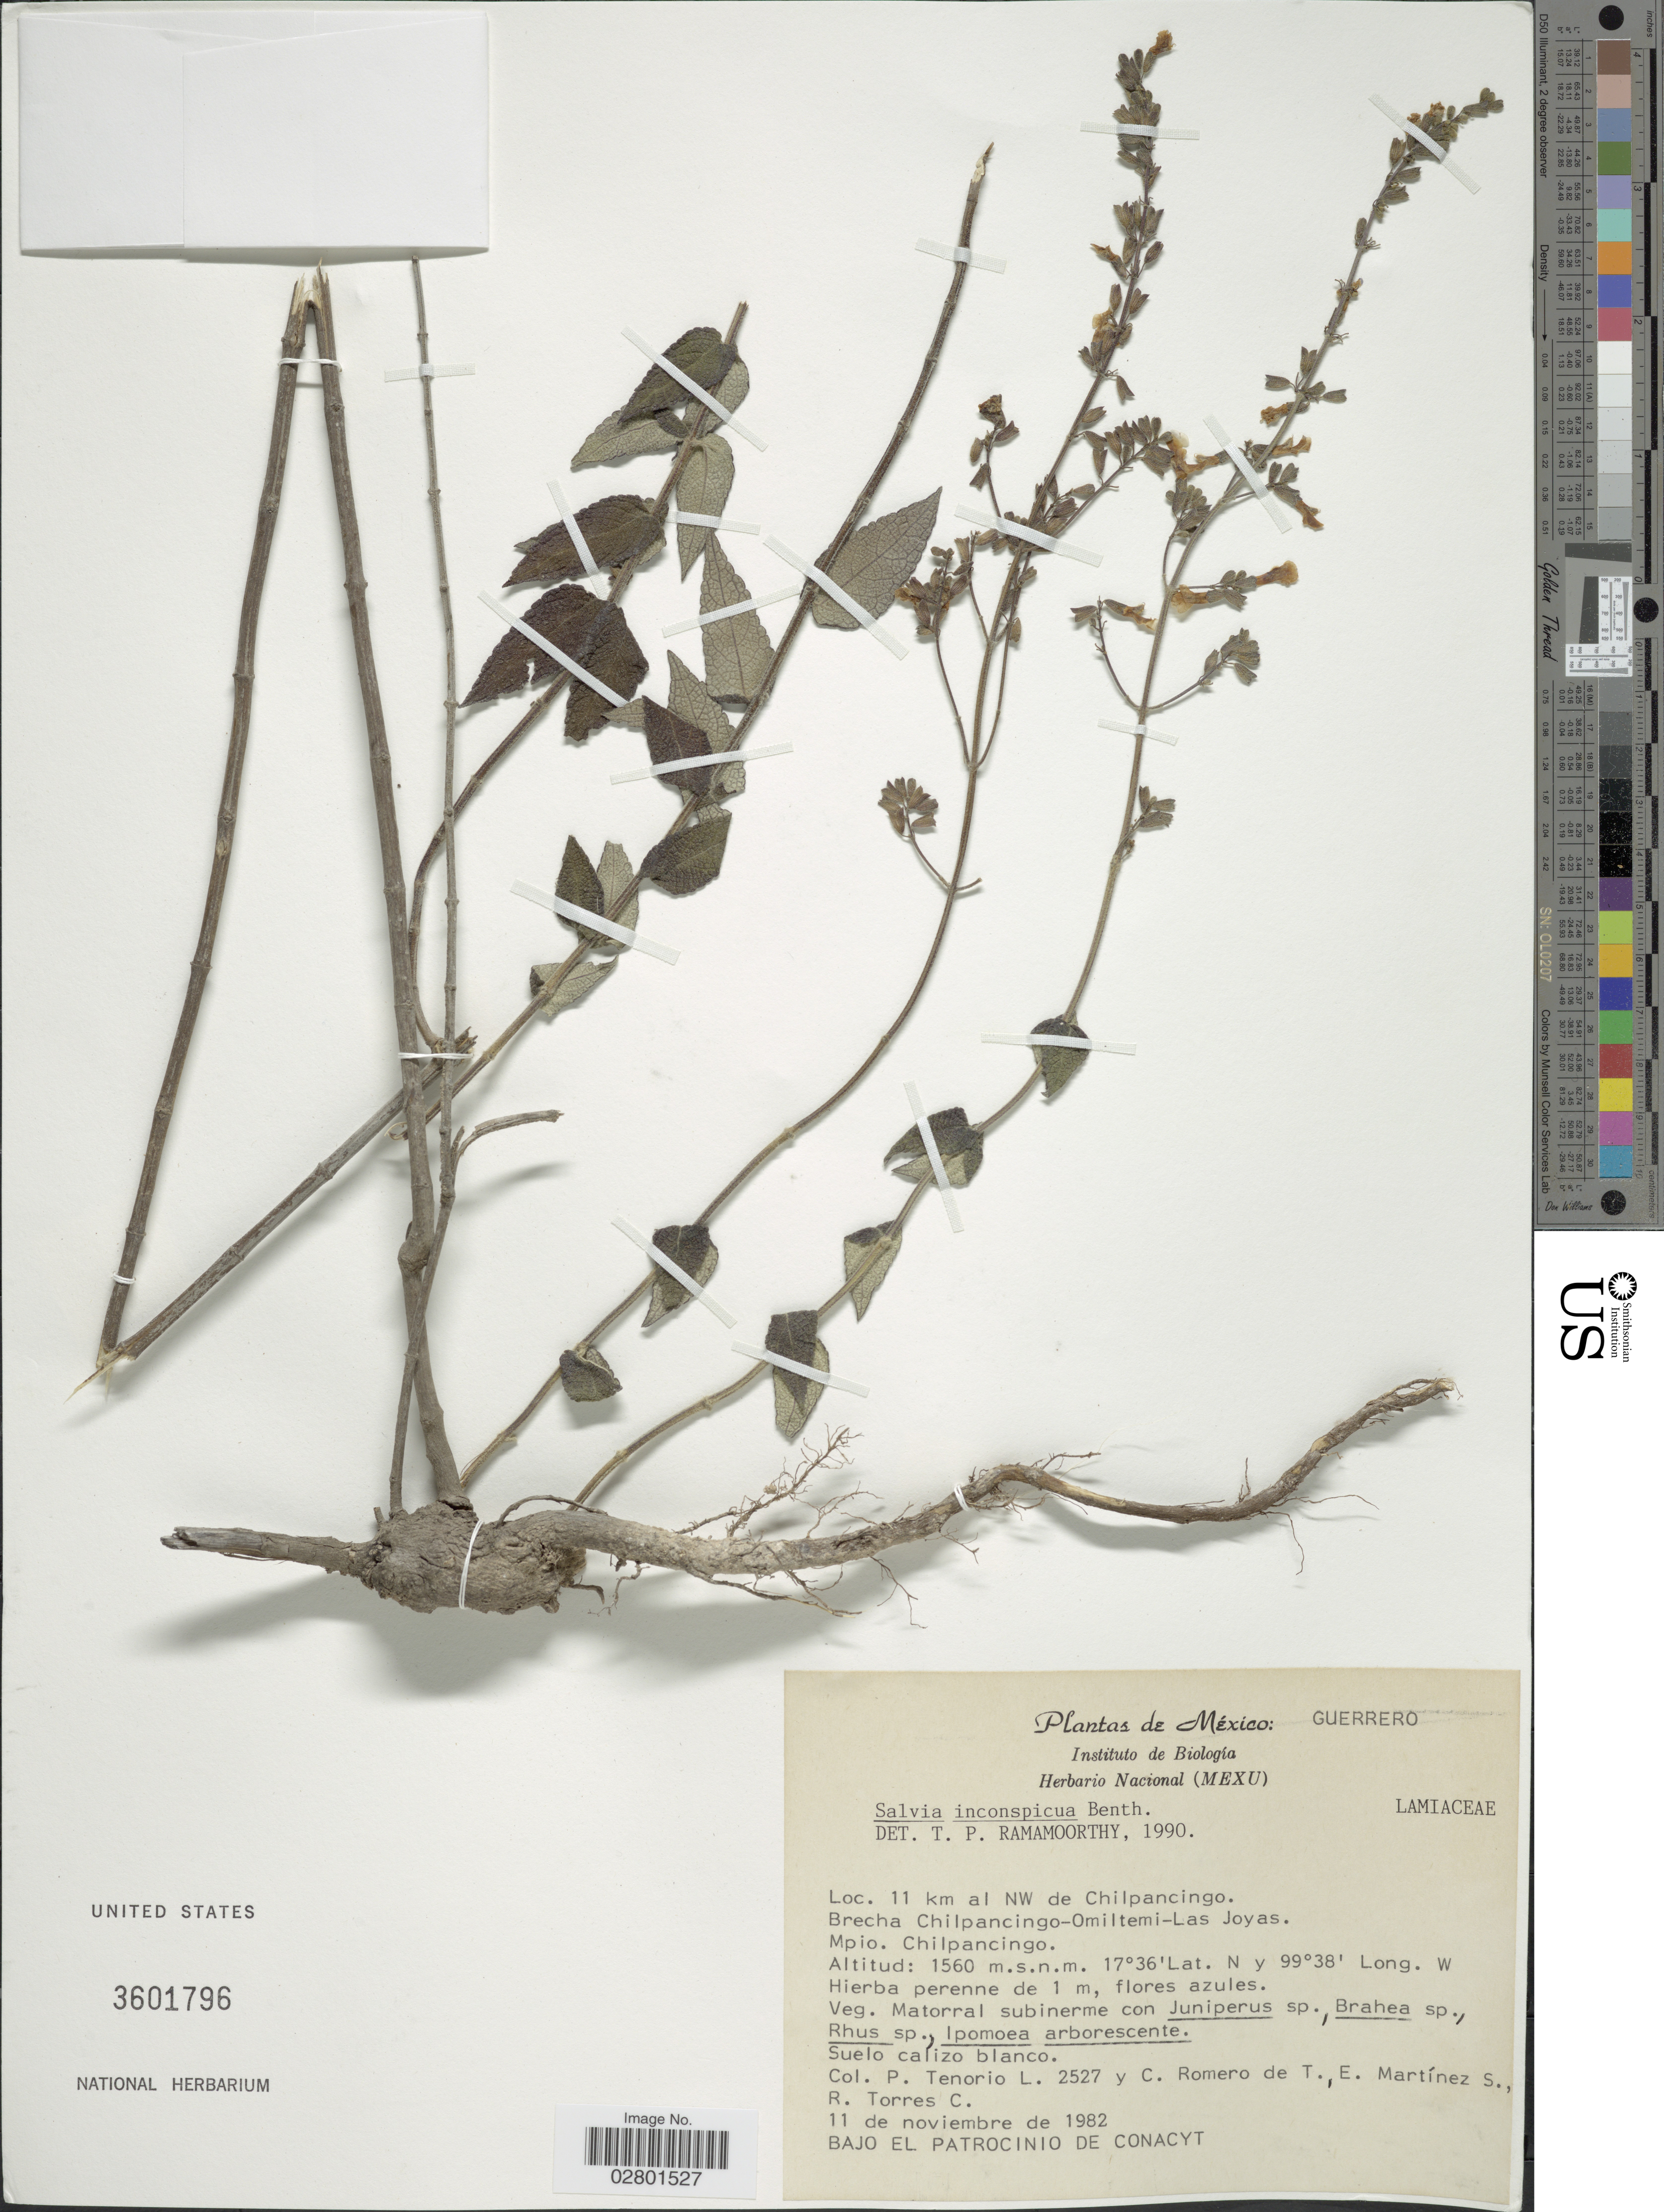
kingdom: Plantae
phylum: Tracheophyta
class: Magnoliopsida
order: Lamiales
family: Lamiaceae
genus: Salvia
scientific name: Salvia inconspicua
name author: Benth.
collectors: P. Tenorio L., C. Romero de T., E. M. Martínez S. & R. Torres C.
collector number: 2527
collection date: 1982-11-11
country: Mexico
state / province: Guerrero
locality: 11 km al NW de Chilpancingo, Brecha Chilpancingo-Omiltemi-Las Joyas, Mpio, Chilpancingo.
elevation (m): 1560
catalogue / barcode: US 3601796